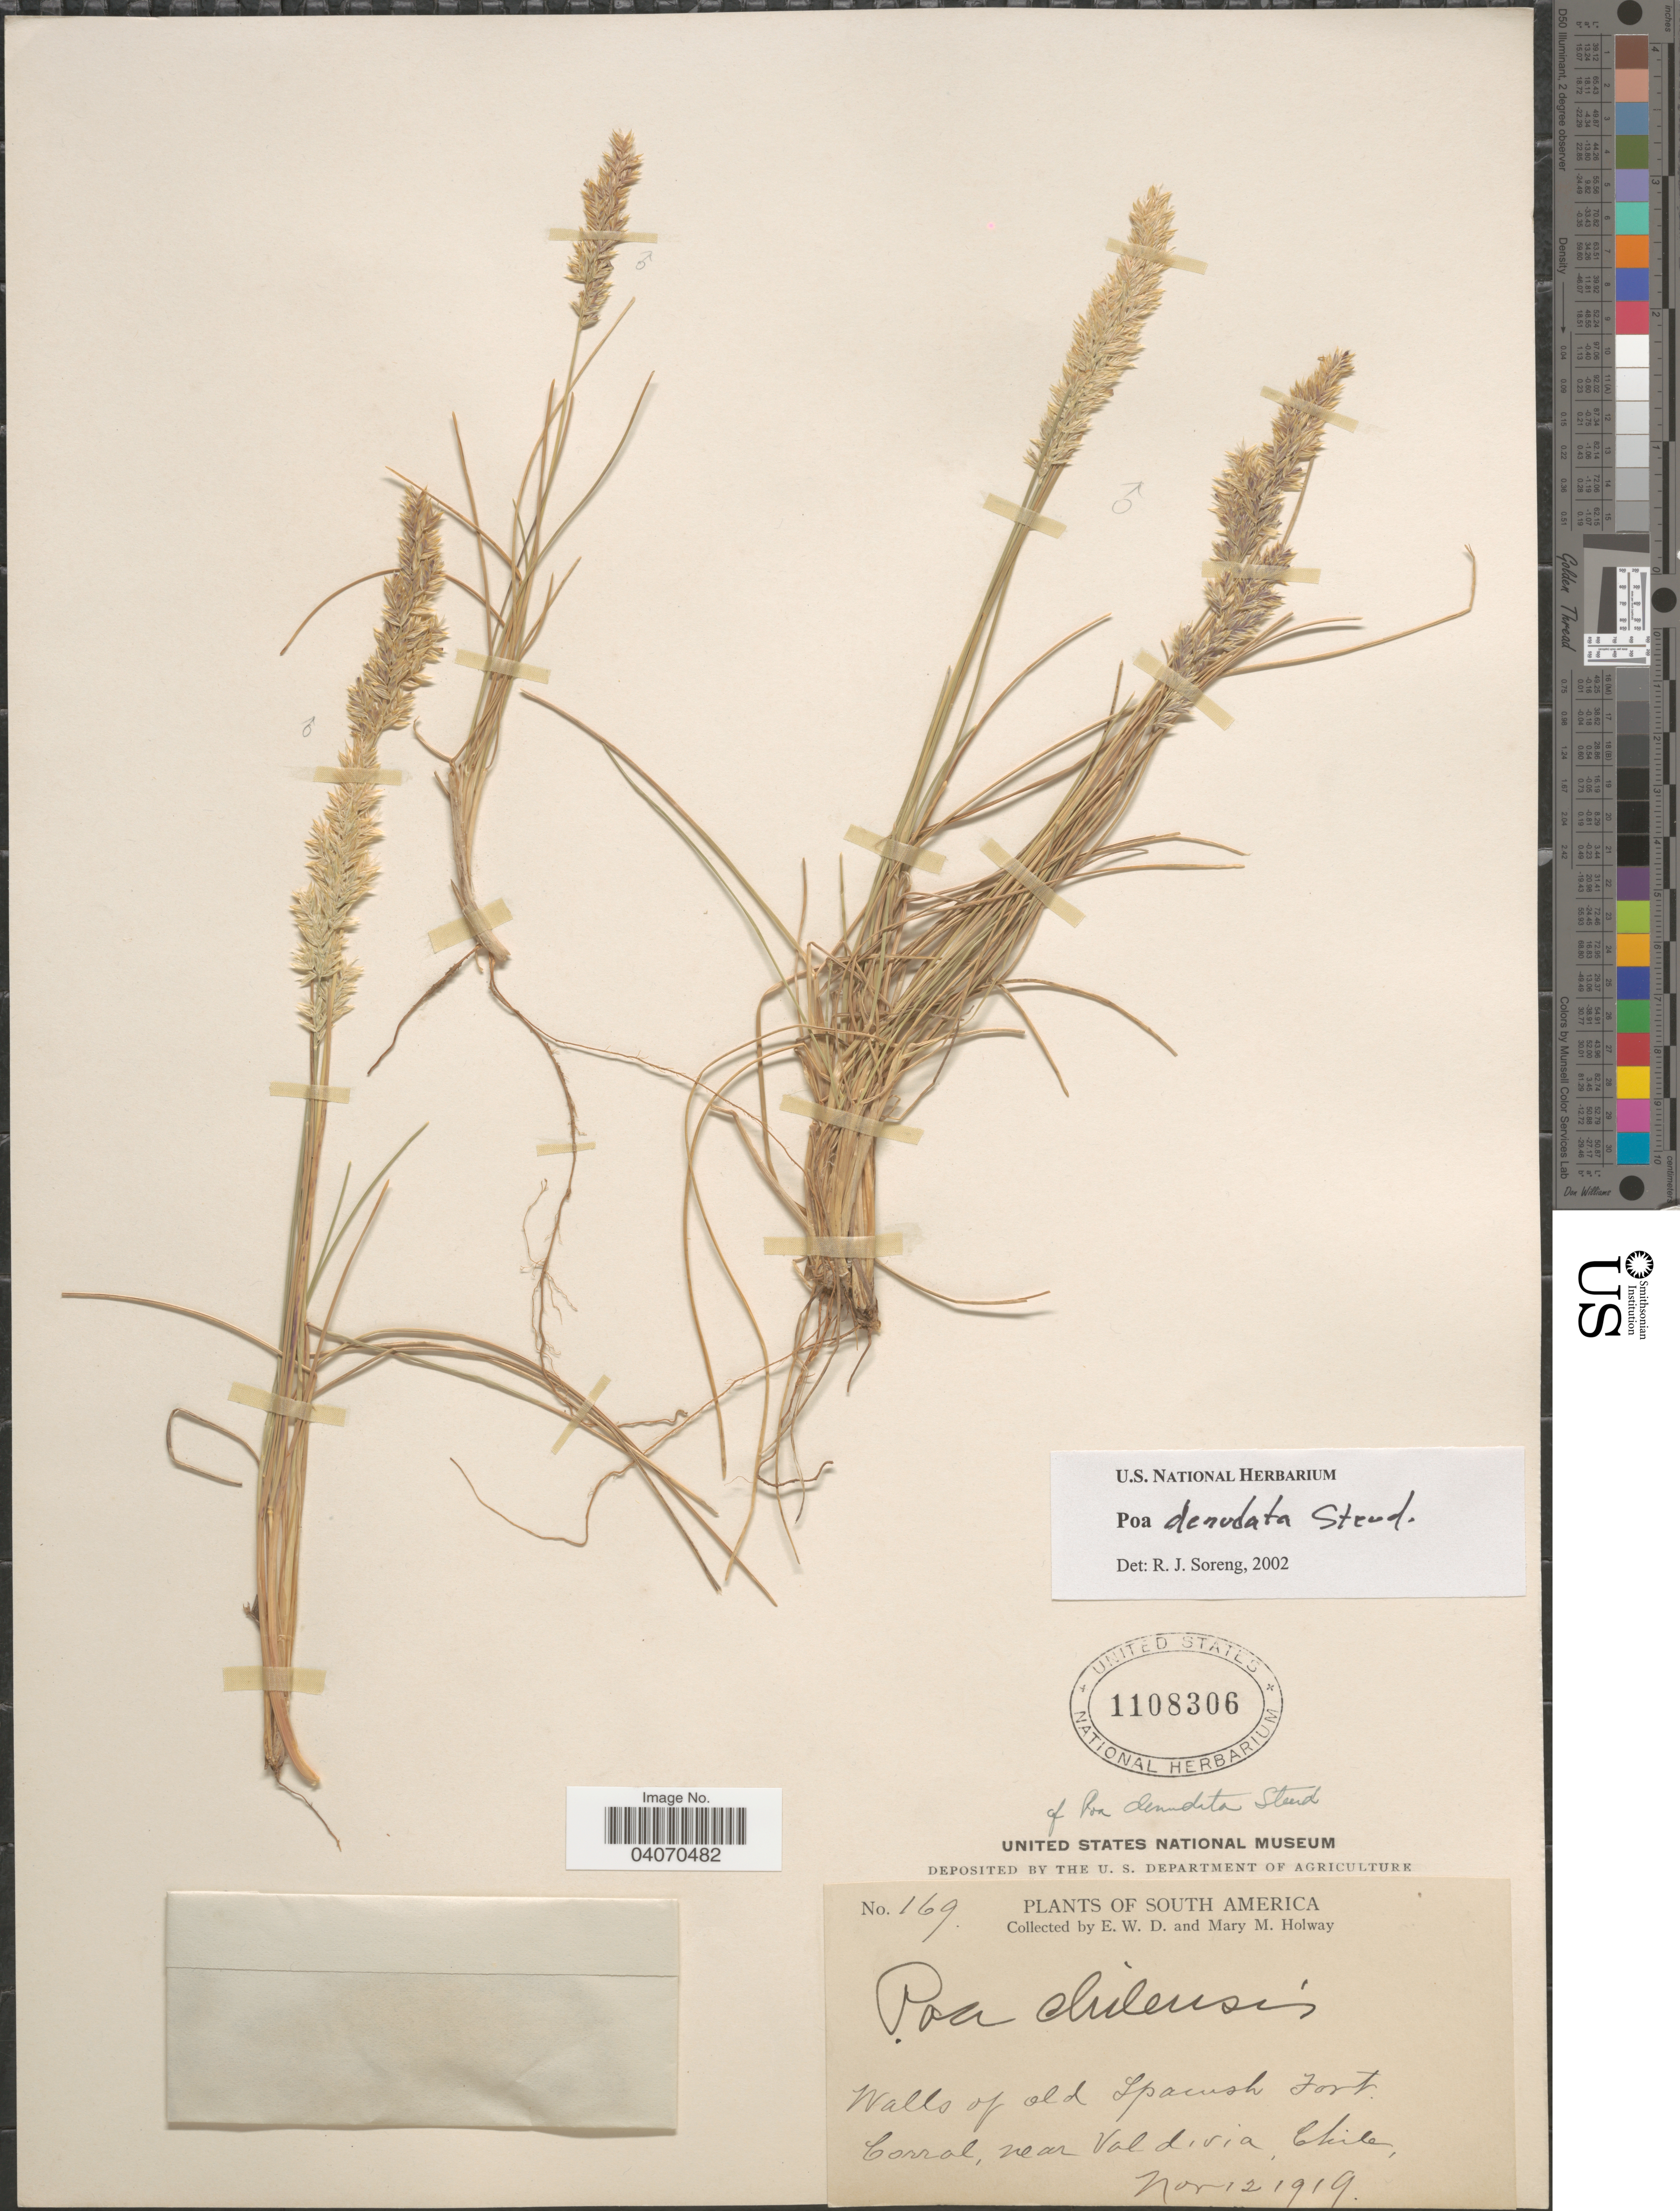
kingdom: Plantae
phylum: Tracheophyta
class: Liliopsida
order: Poales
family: Poaceae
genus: Poa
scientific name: Poa denudata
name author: Steud.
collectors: E. W. D. Holway & M. M. Holway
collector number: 169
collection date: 1919-11-12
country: Chile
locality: Walls of old Spanish Fort. Corral, near Valdivia.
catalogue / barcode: US 1108306